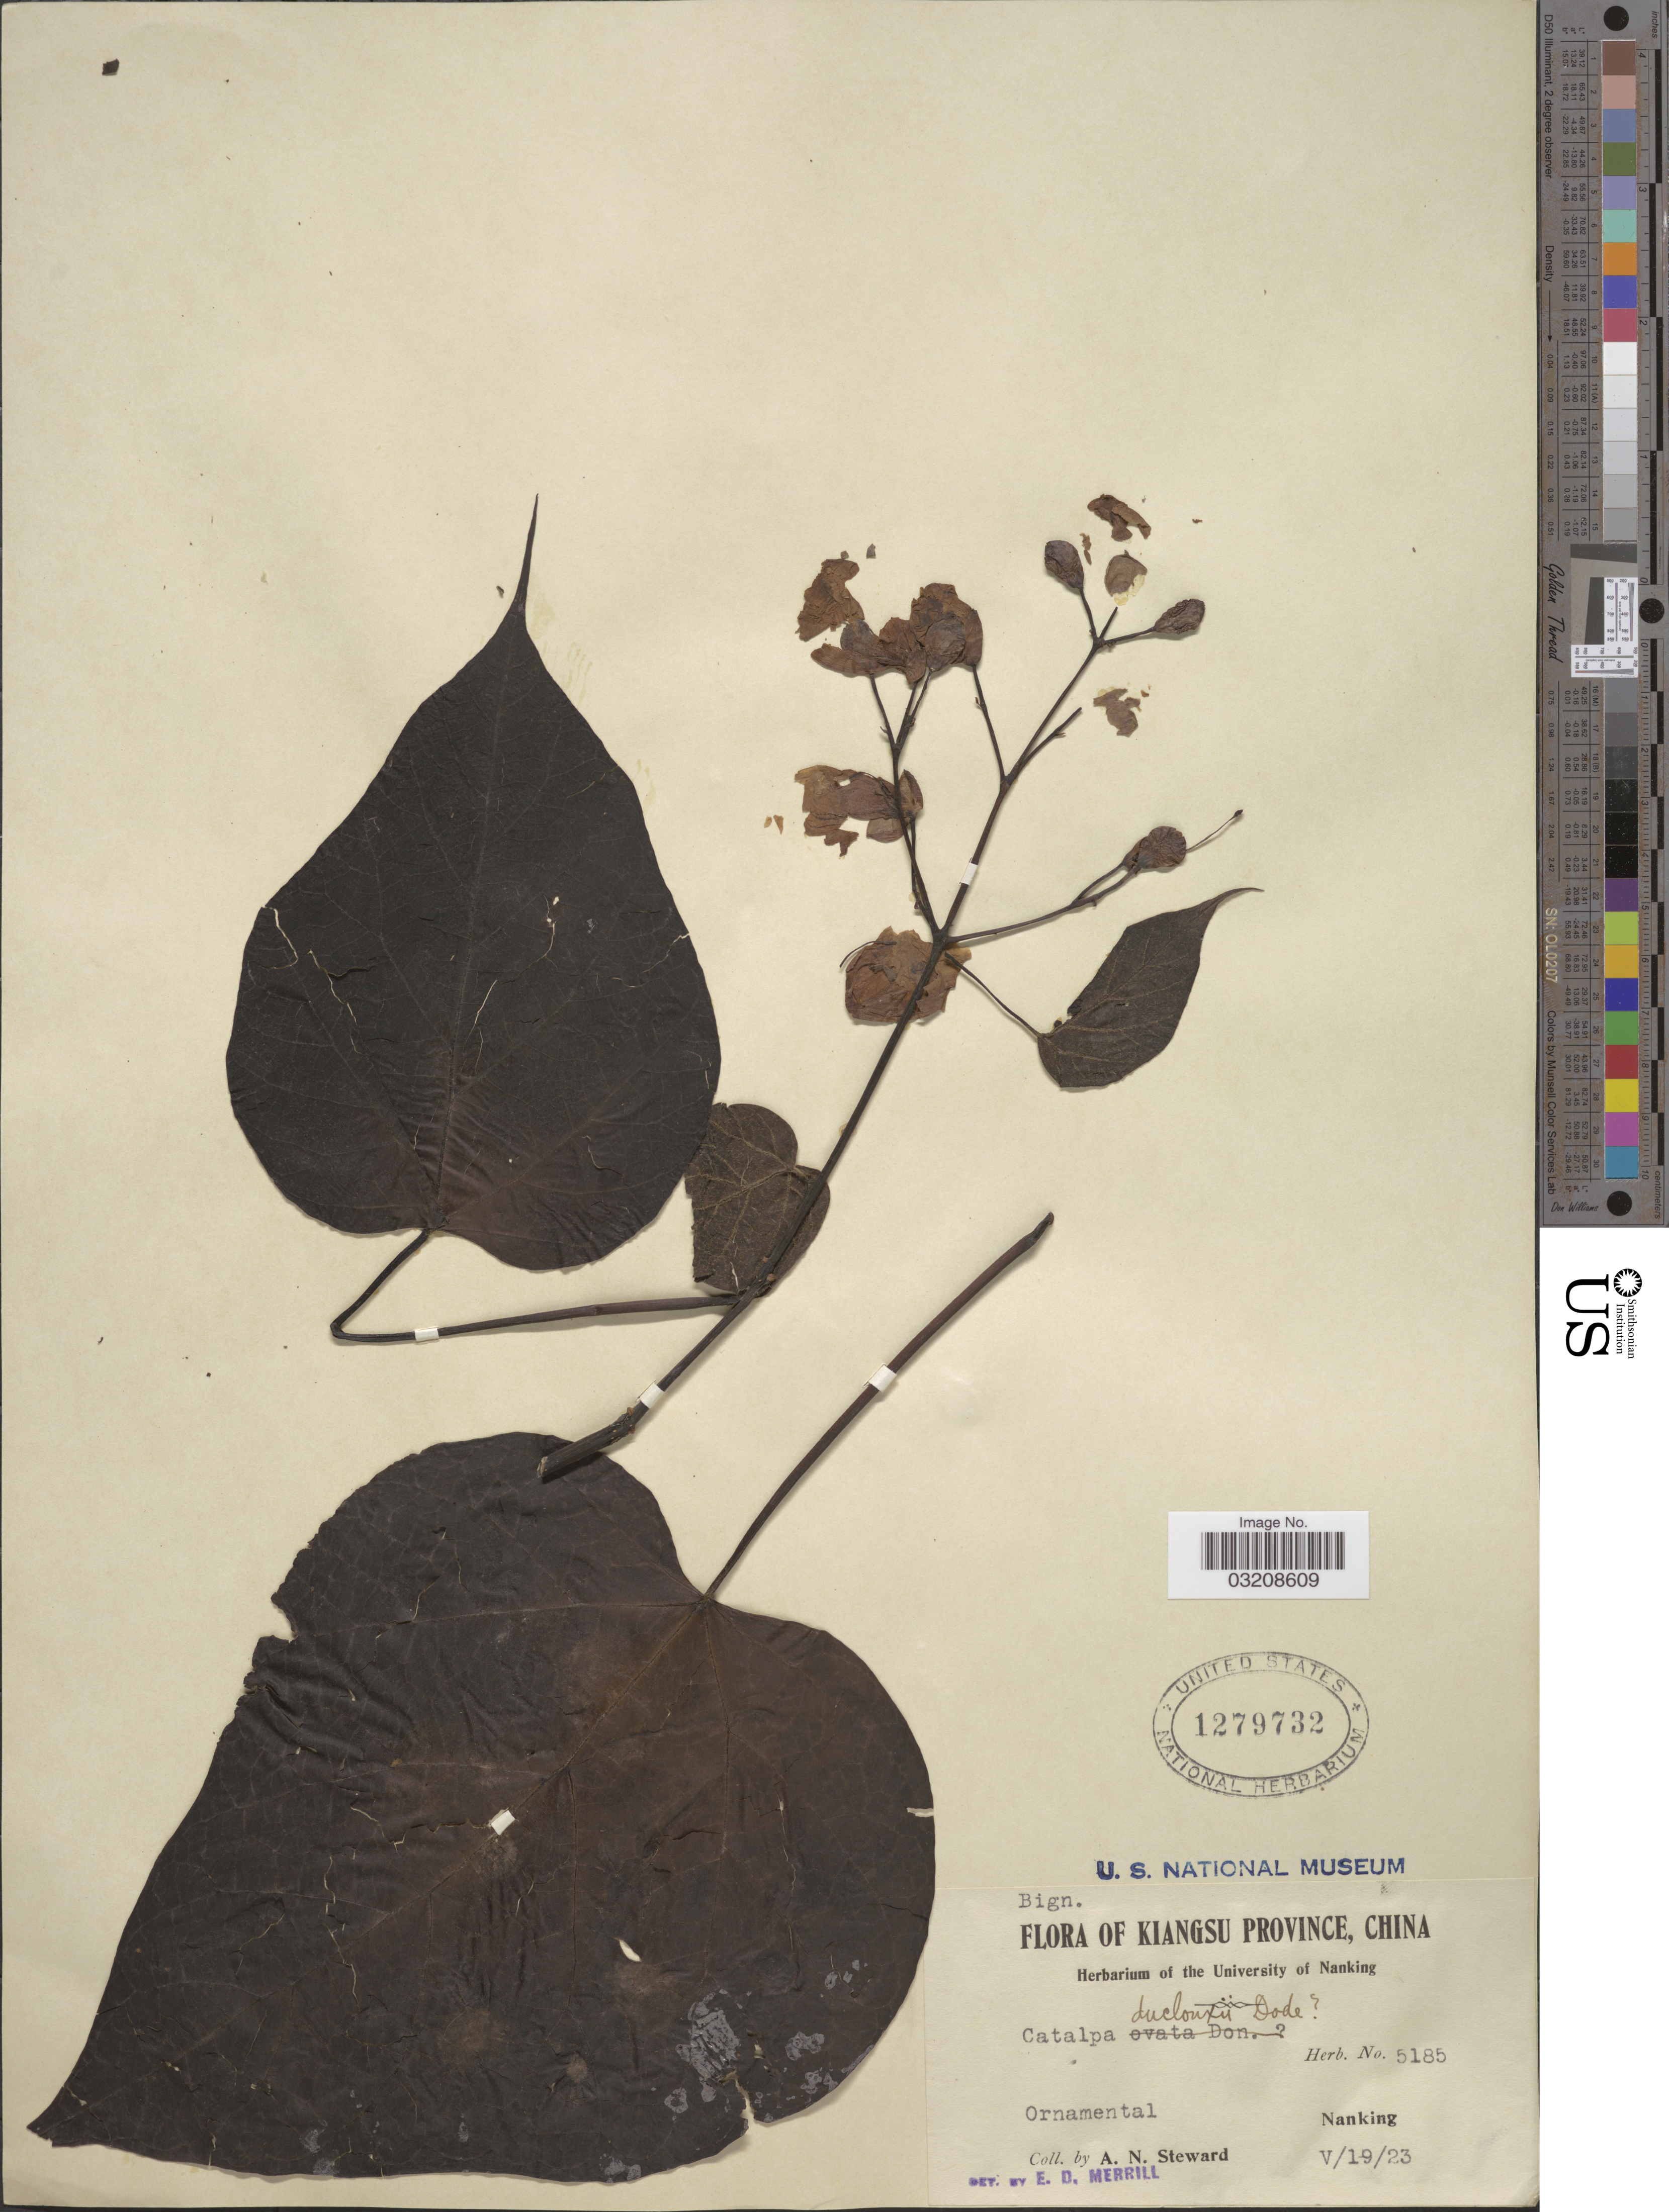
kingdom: Plantae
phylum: Tracheophyta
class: Magnoliopsida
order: Lamiales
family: Bignoniaceae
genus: Catalpa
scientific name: Catalpa bignonioides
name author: Walter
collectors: A. N. Steward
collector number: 5185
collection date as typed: Transcribed d/m/y: 19/5/23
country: China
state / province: Jiangsu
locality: Kiangsu Province. Ornamental. Nanking.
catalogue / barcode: US 1279732